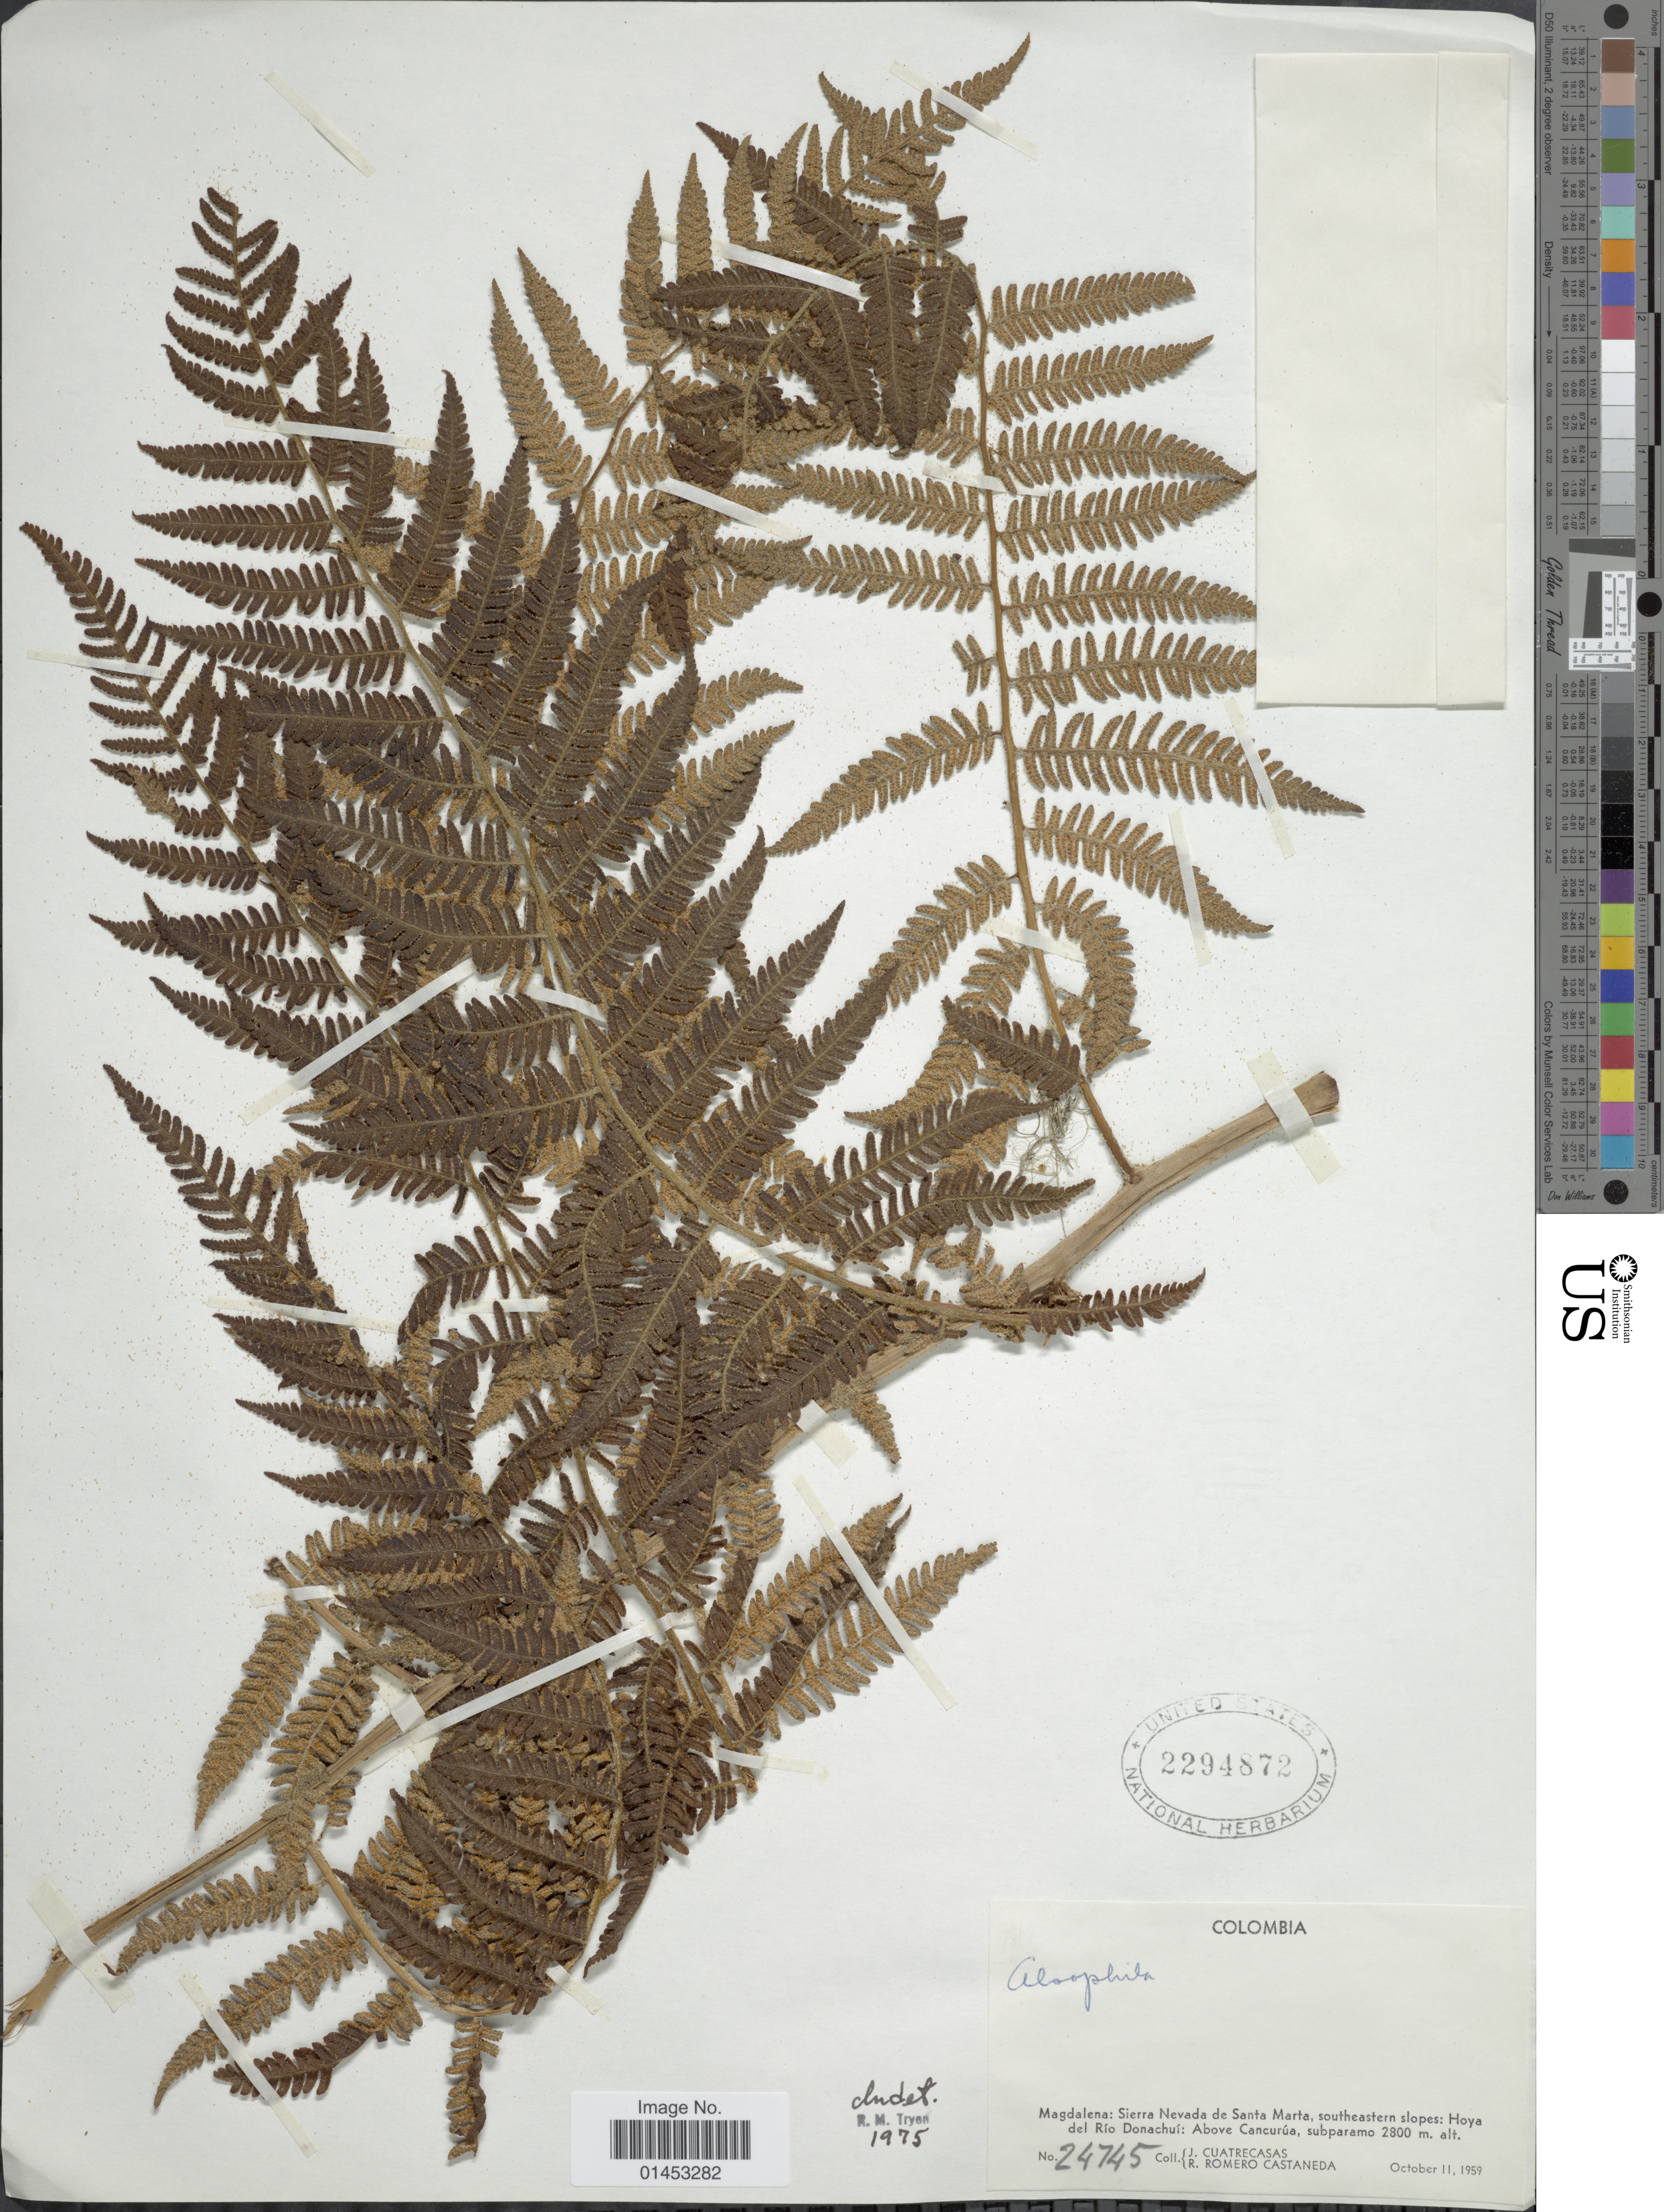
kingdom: Plantae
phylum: Tracheophyta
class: Polypodiopsida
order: Cyatheales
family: Cyatheaceae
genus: Cyathea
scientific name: Cyathea sp.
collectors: J. Cuatrecasas & R. Romero Castañeda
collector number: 24745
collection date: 1959-10-11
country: Colombia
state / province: Magdalena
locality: Magdalena: Sierra Nevada de Santa Marta, southeastern slopes; Hoya del Rio Donachui: above Cancurúa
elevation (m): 2800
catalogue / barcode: US 2294872